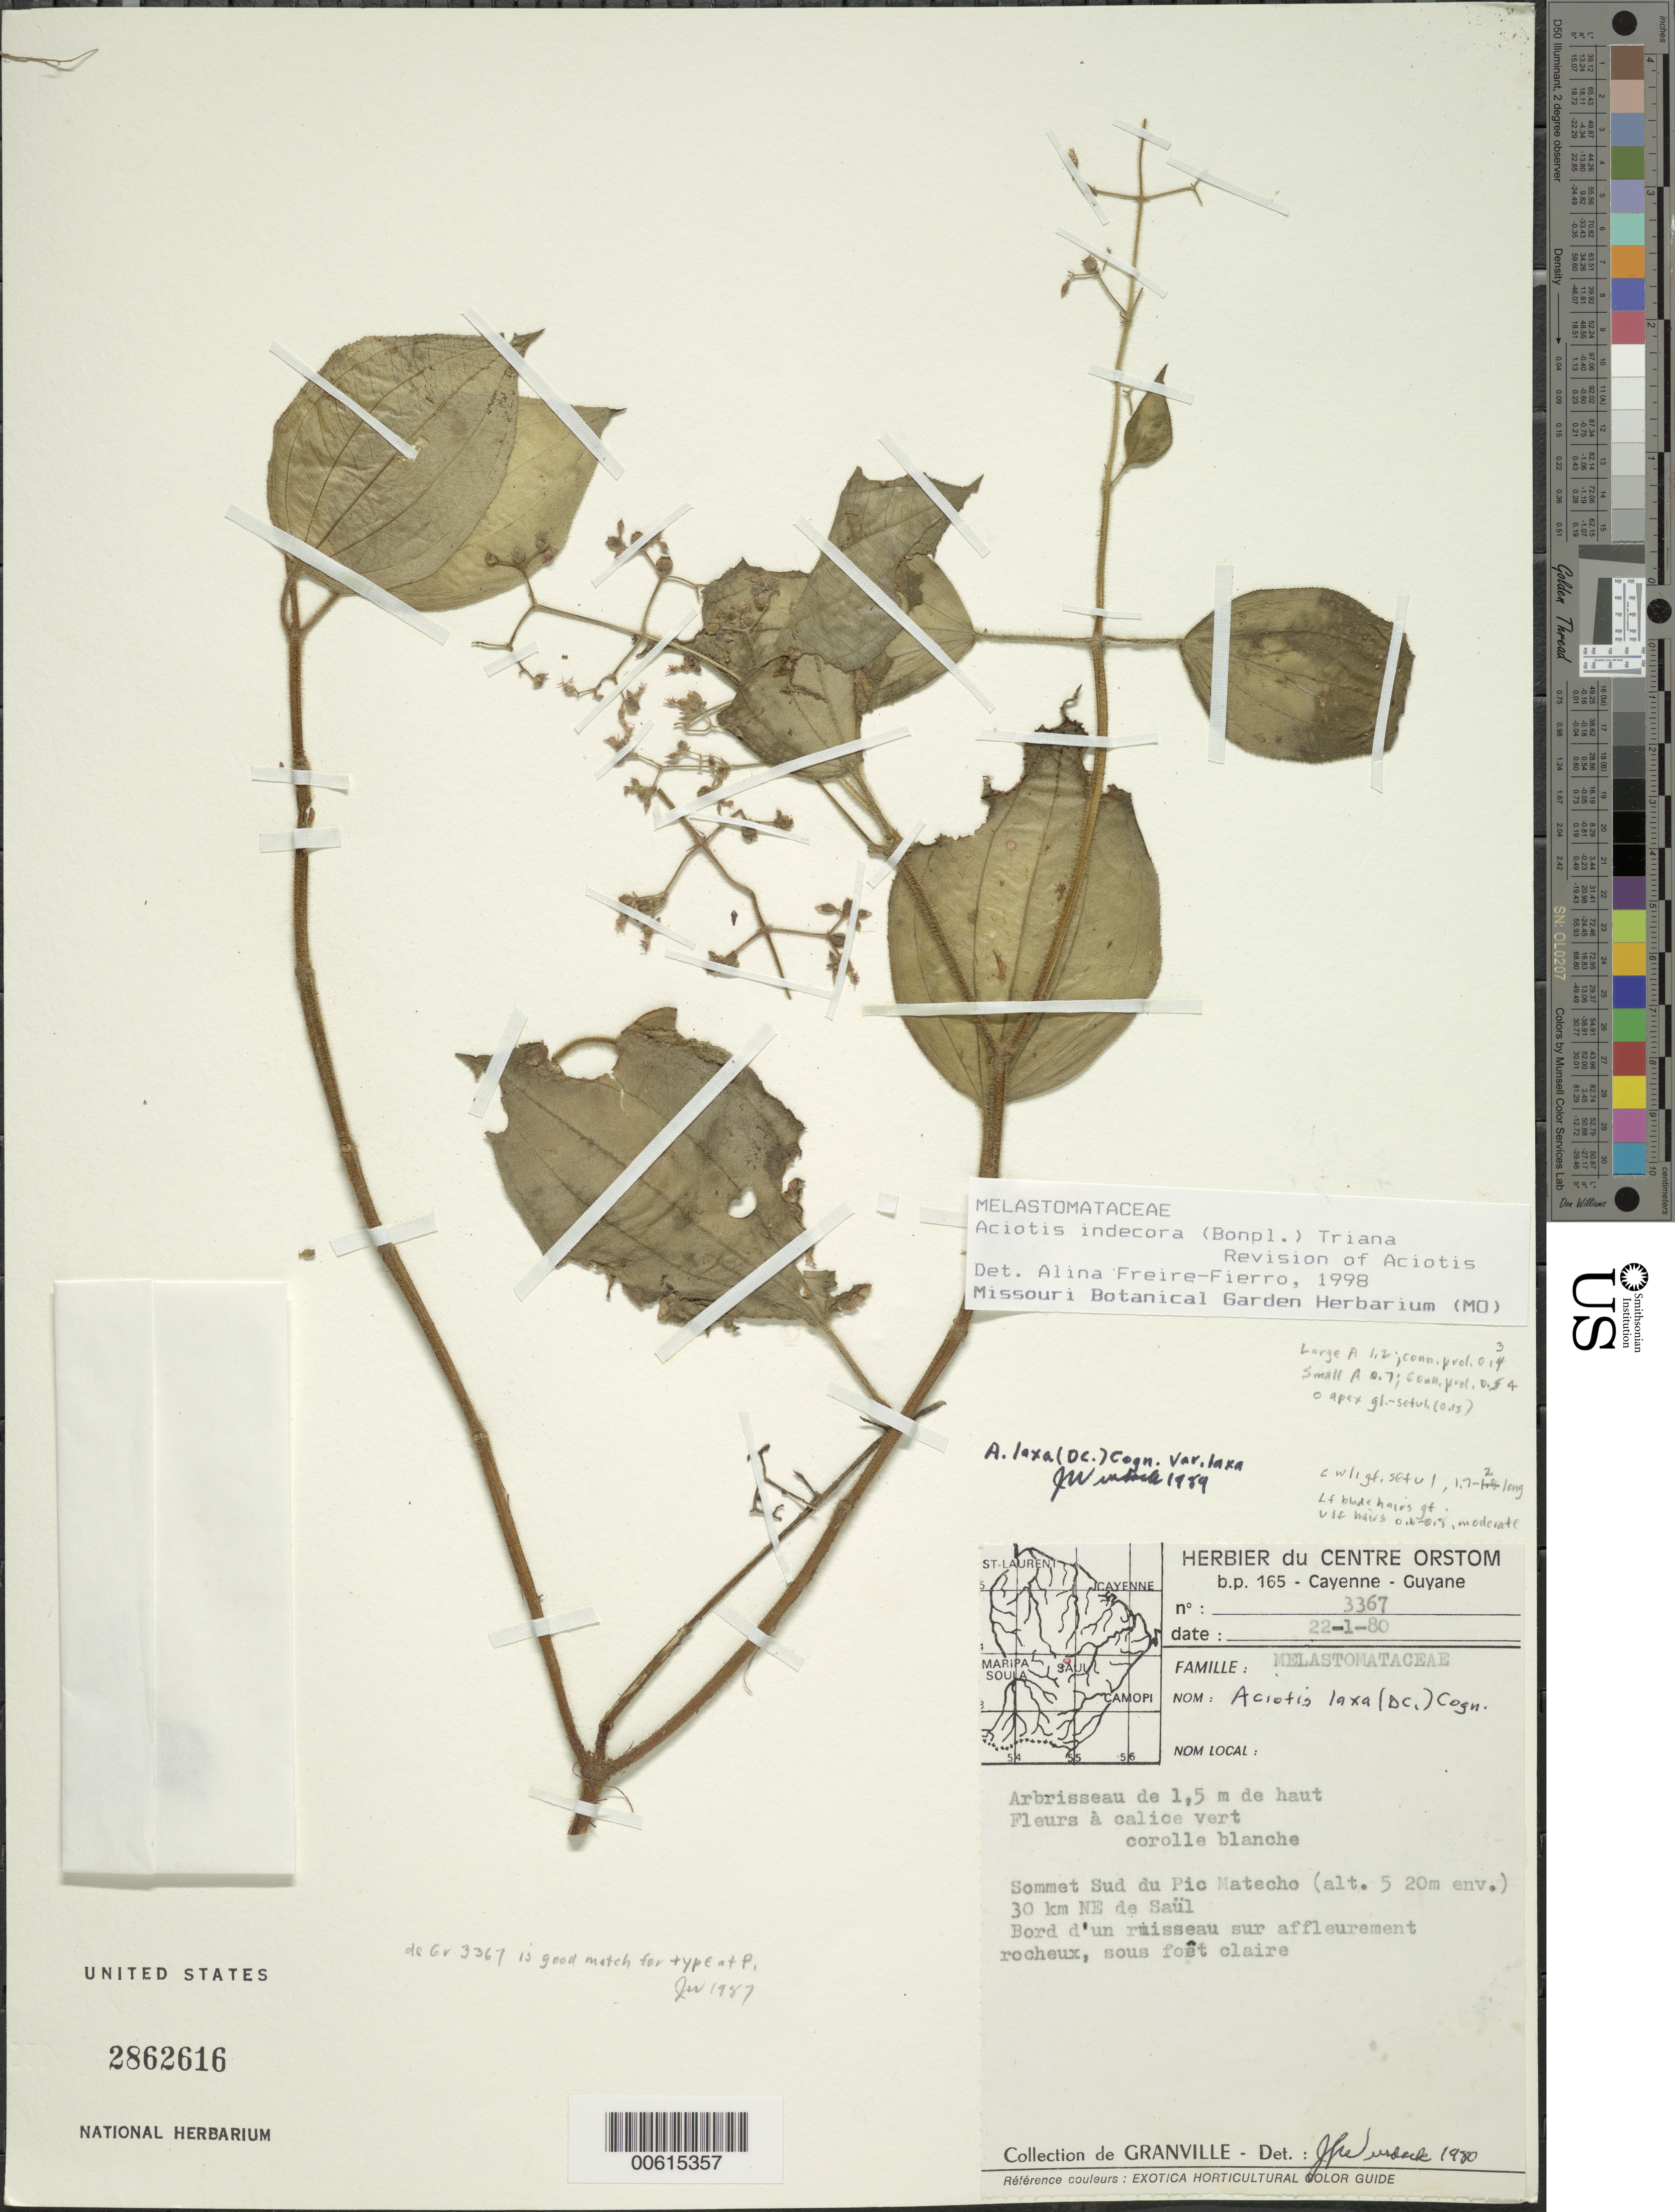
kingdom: Plantae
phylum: Tracheophyta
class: Magnoliopsida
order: Myrtales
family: Melastomataceae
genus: Aciotis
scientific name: Aciotis indecora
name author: (Bonpl.) Triana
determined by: Freire-Fierro, A.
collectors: J.-J. de Granville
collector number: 3367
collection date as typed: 22-Jan-80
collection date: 1980-01-22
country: French Guiana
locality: Saül, 30 km NE of; sommet sud du Pic Matecho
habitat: Bord d'un ruisseau sur affleurement rocheux, sous foret claire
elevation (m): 520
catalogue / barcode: US 2862616